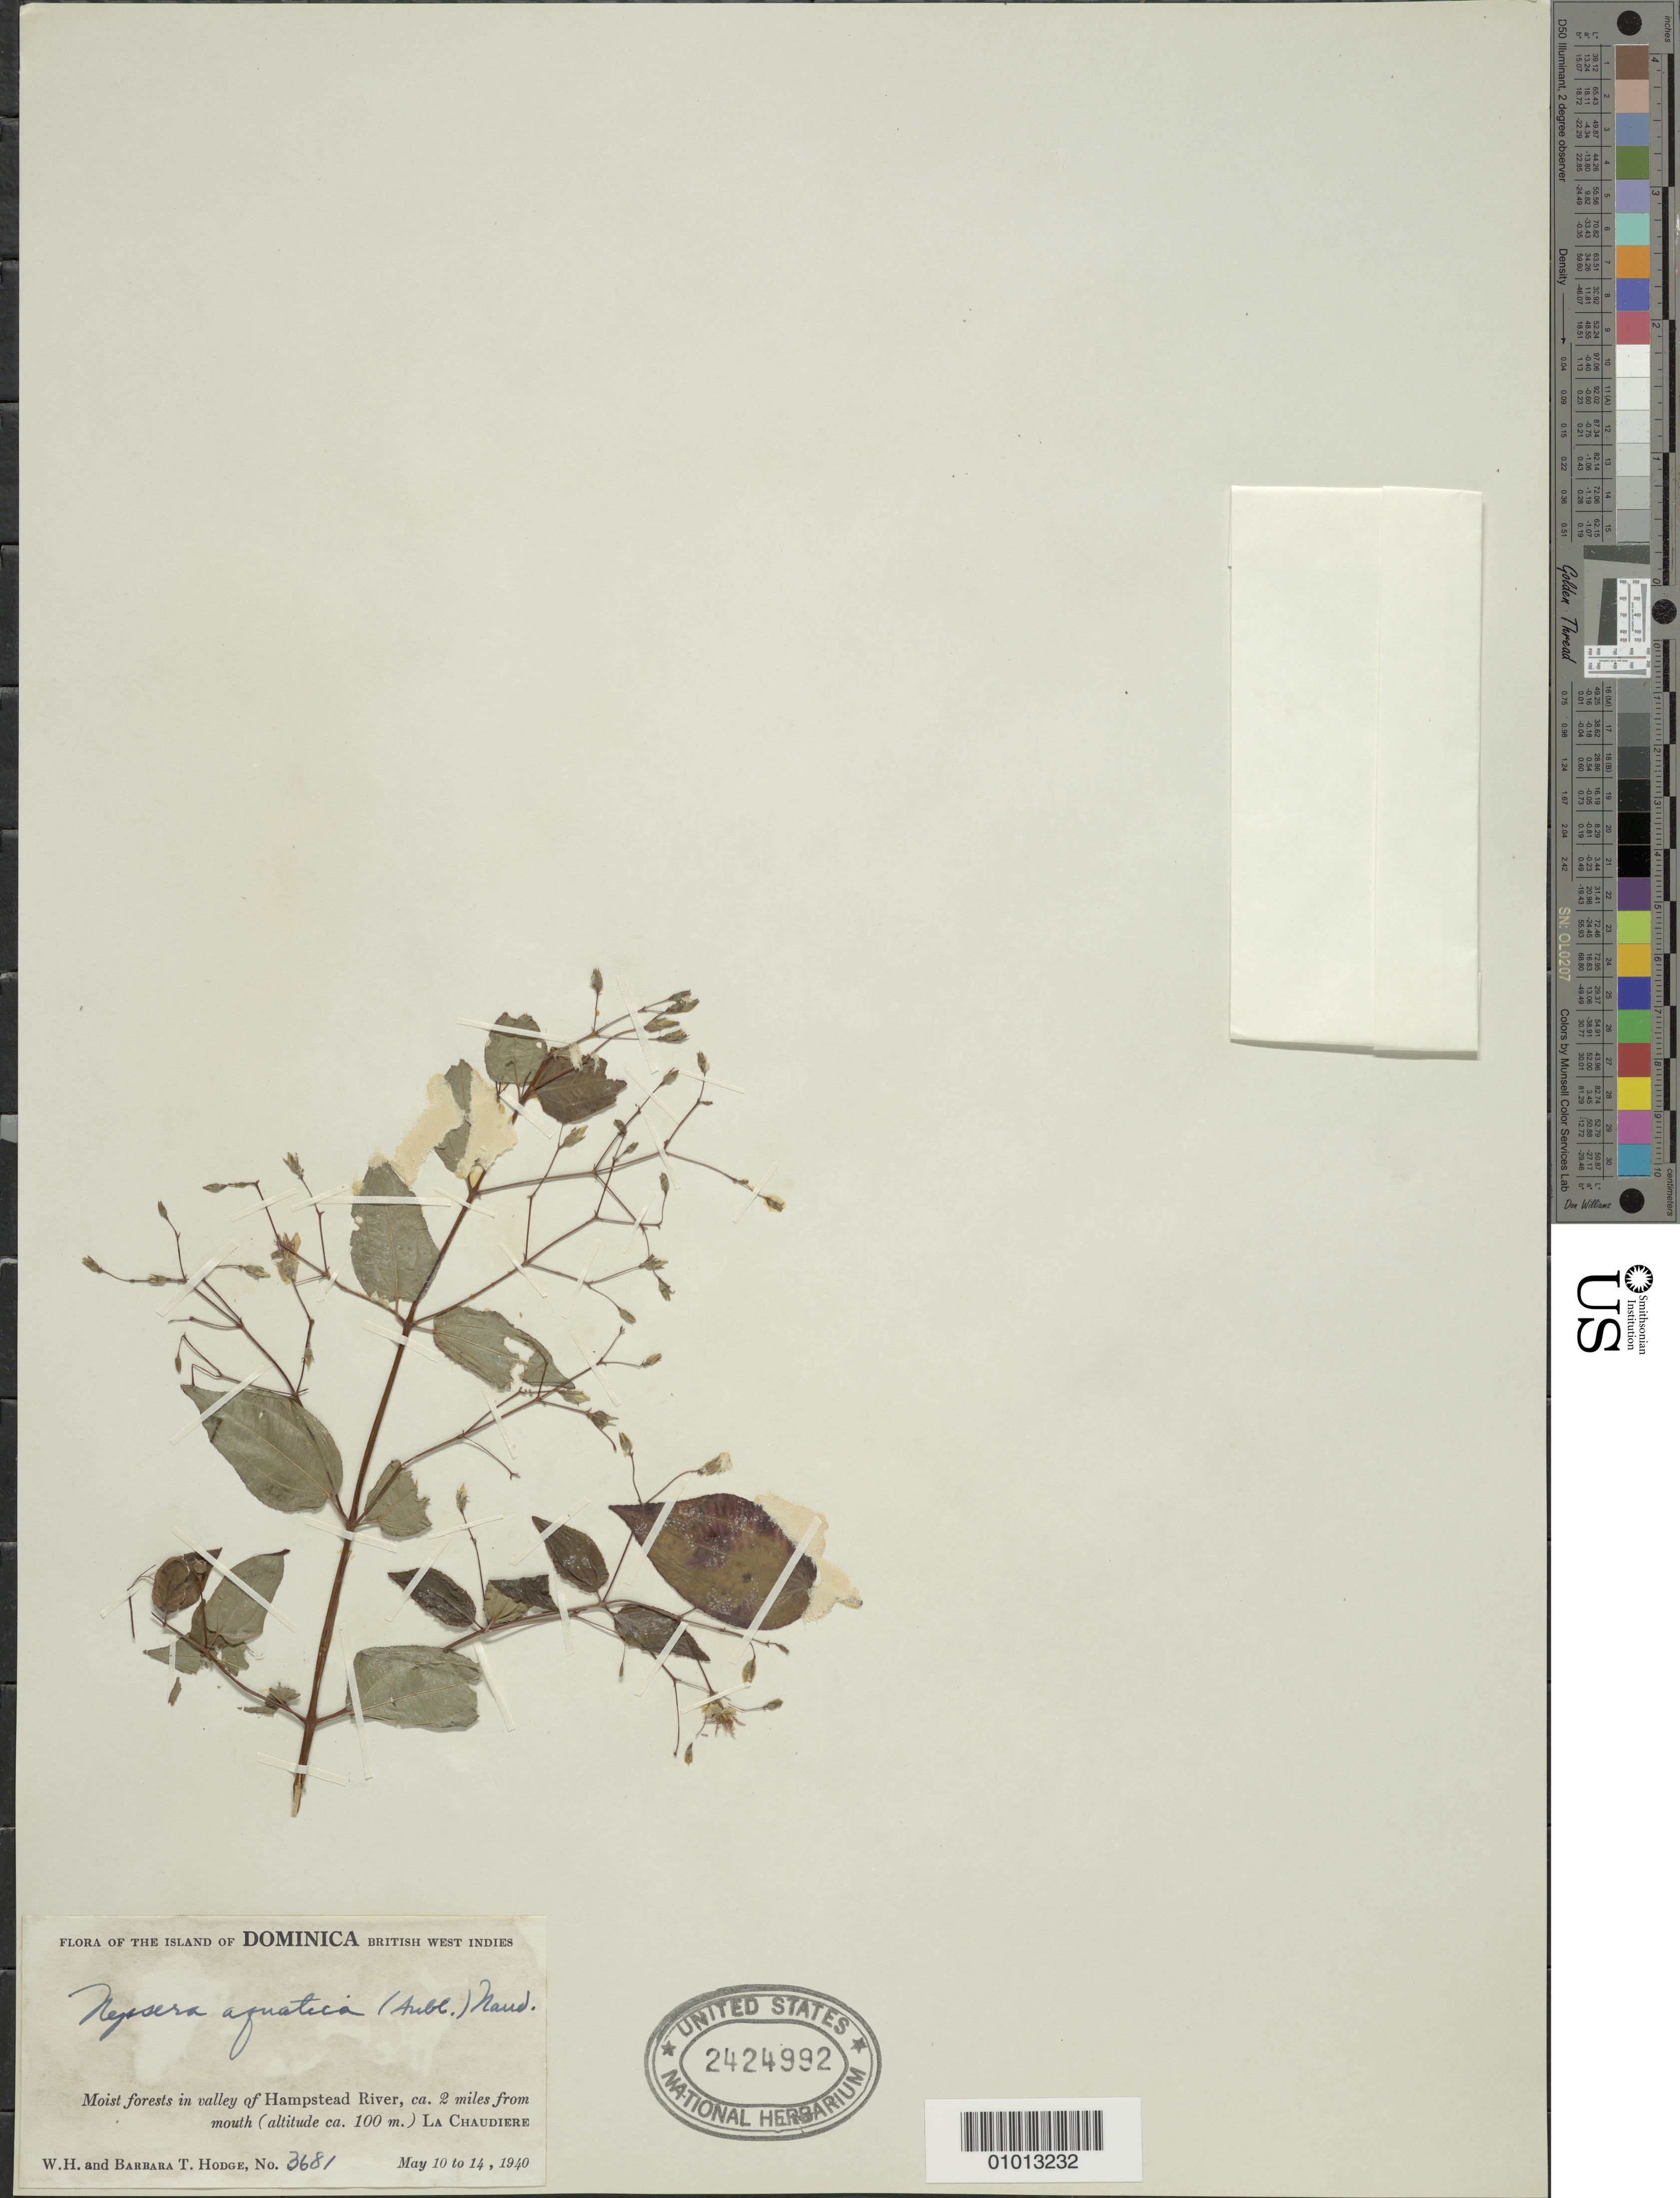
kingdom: Plantae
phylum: Tracheophyta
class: Magnoliopsida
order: Myrtales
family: Melastomataceae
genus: Nepsera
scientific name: Nepsera aquatica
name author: (Aubl.) Naudin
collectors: W. Hodge & B. Hodge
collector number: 3681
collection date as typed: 10 May 1940 to 14 May 1940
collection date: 1940-05-10/1940-05-14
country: Dominica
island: Dominica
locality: Valley of Hampstead River, ca. 2 miles from mouth La Chaudiere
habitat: Moist forests in valley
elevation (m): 100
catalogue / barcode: US 2424992